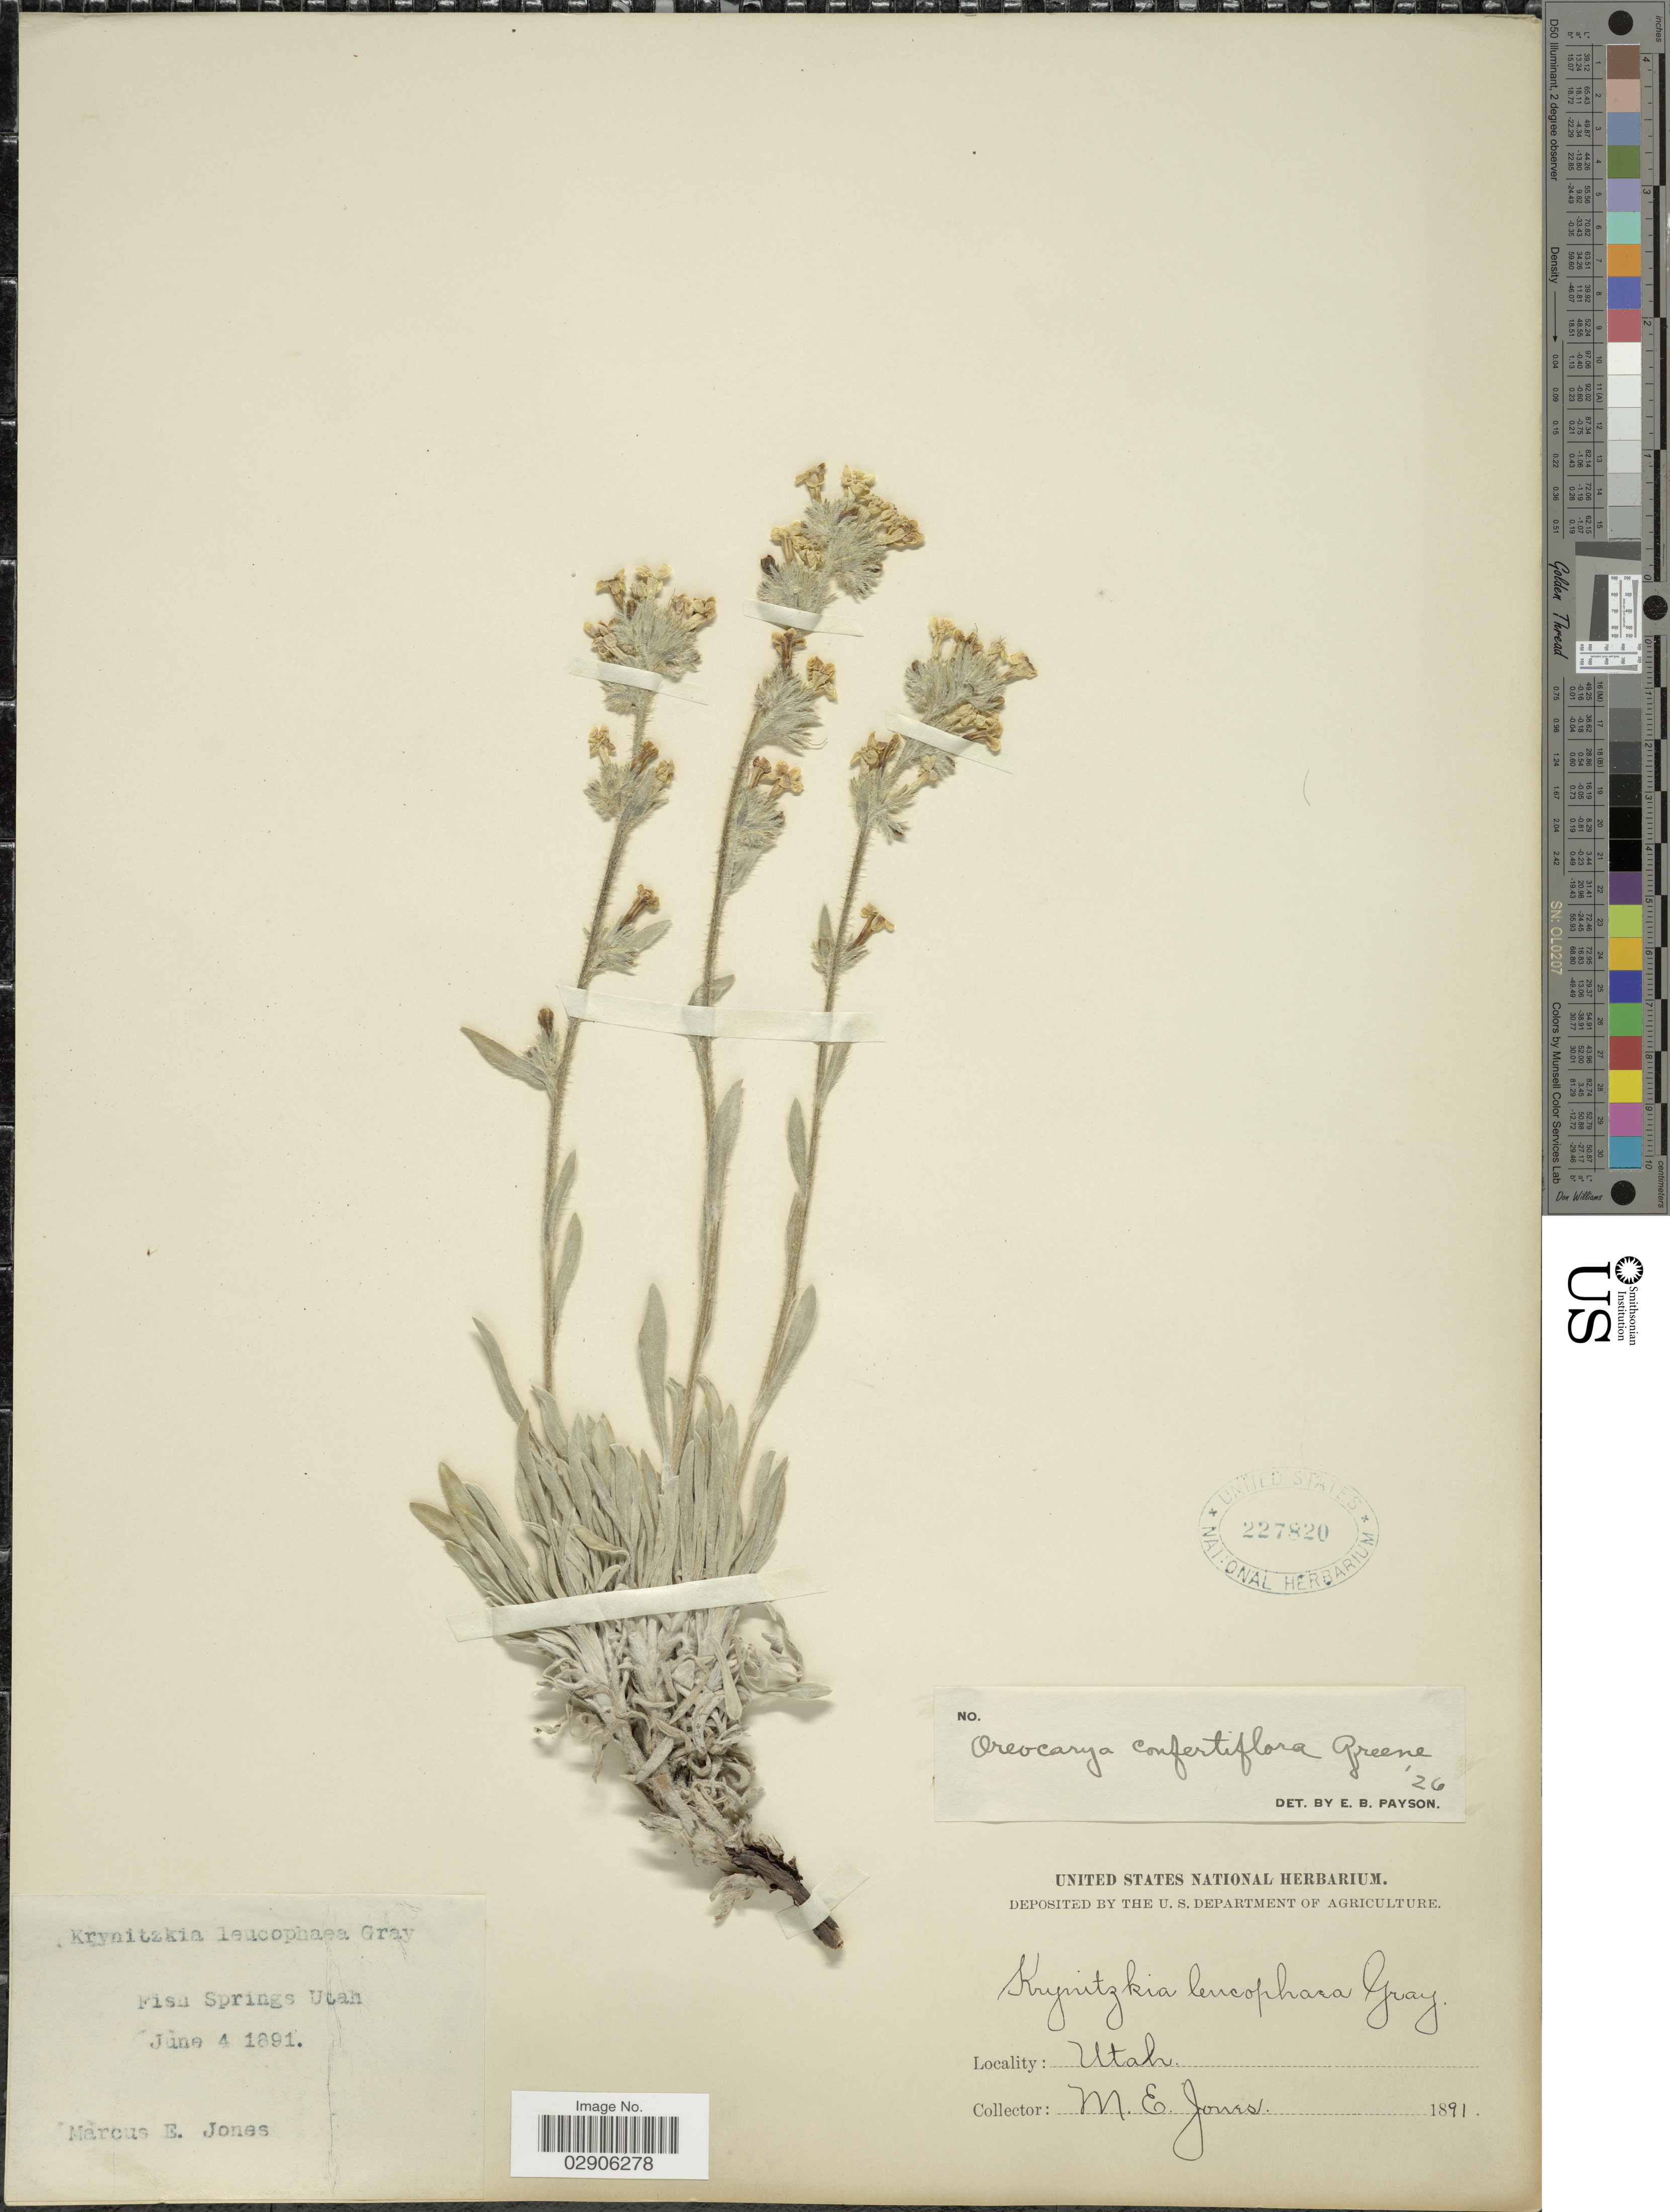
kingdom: Plantae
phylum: Tracheophyta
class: Magnoliopsida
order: Boraginales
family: Boraginaceae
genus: Oreocarya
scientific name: Oreocarya confertiflora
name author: Greene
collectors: M. E. Jones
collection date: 1891-06-04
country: United States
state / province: Utah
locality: Fisa Springs Utah.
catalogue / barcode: US 227820